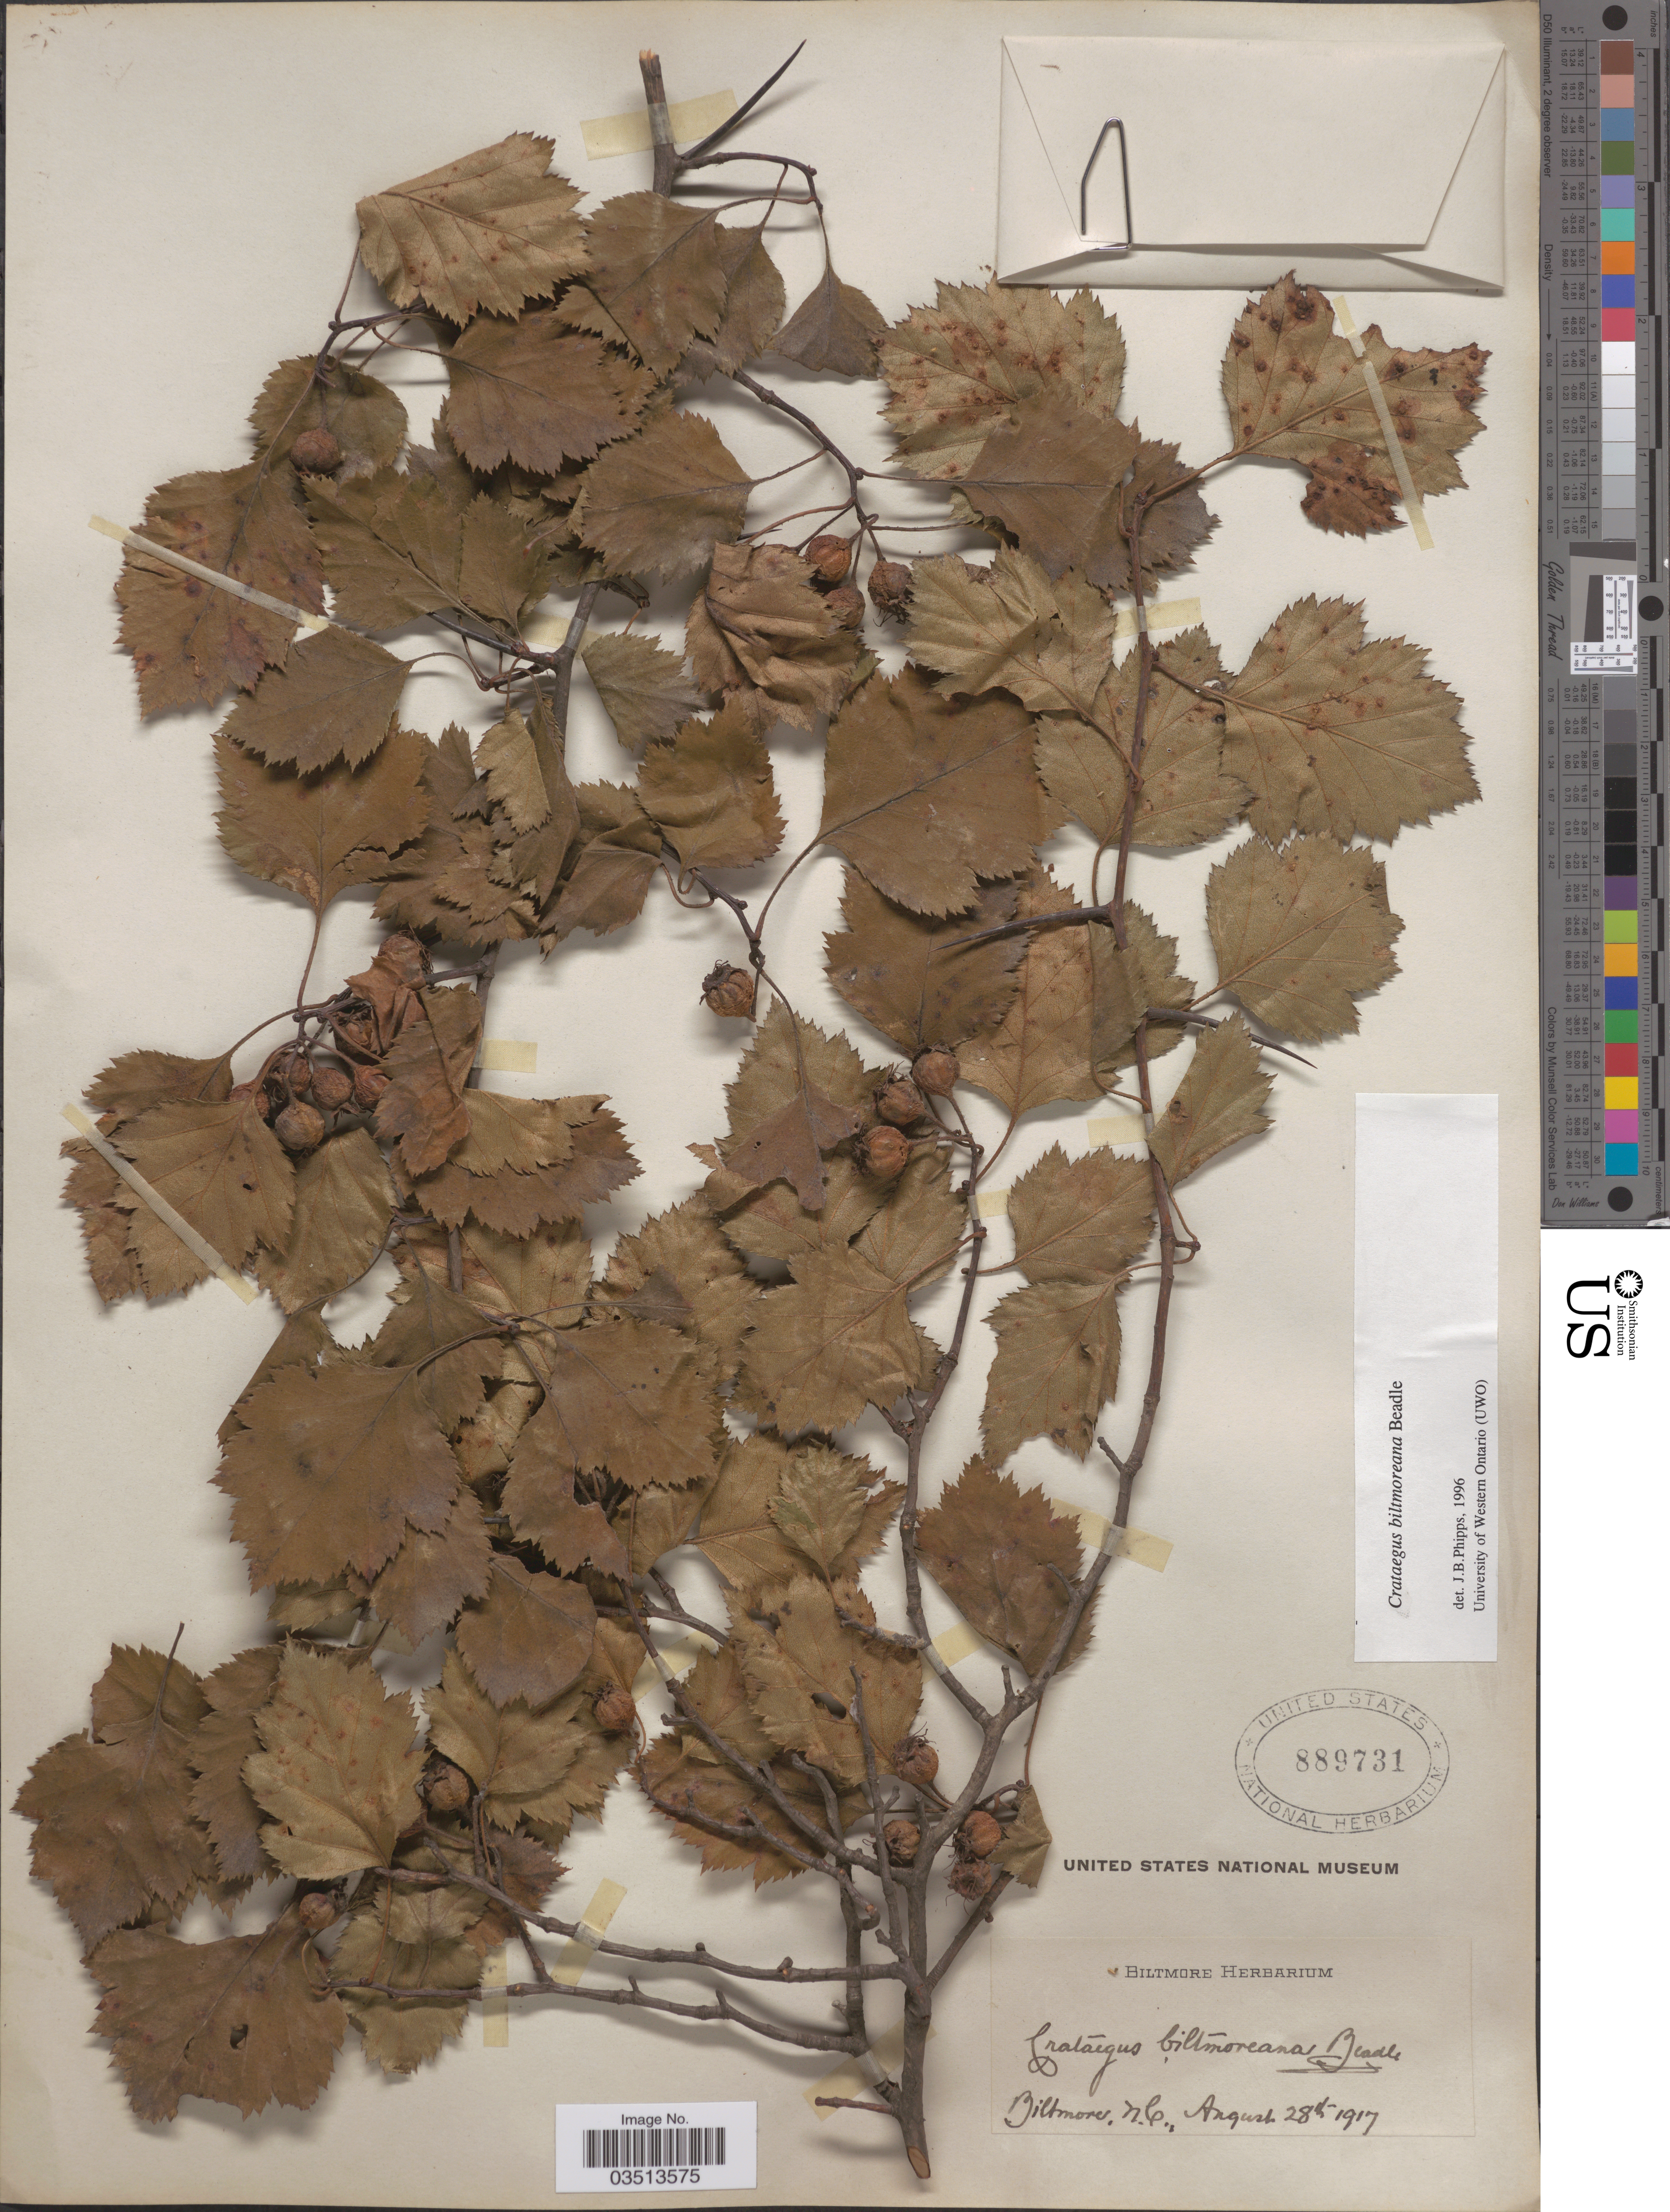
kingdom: Plantae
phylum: Tracheophyta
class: Magnoliopsida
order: Rosales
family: Rosaceae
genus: Crataegus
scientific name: Crataegus biltmoreana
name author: Beadle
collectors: ex herb. Biltmore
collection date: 1917-08-28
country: United States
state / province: North Carolina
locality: Biltmore.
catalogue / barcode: US 889731